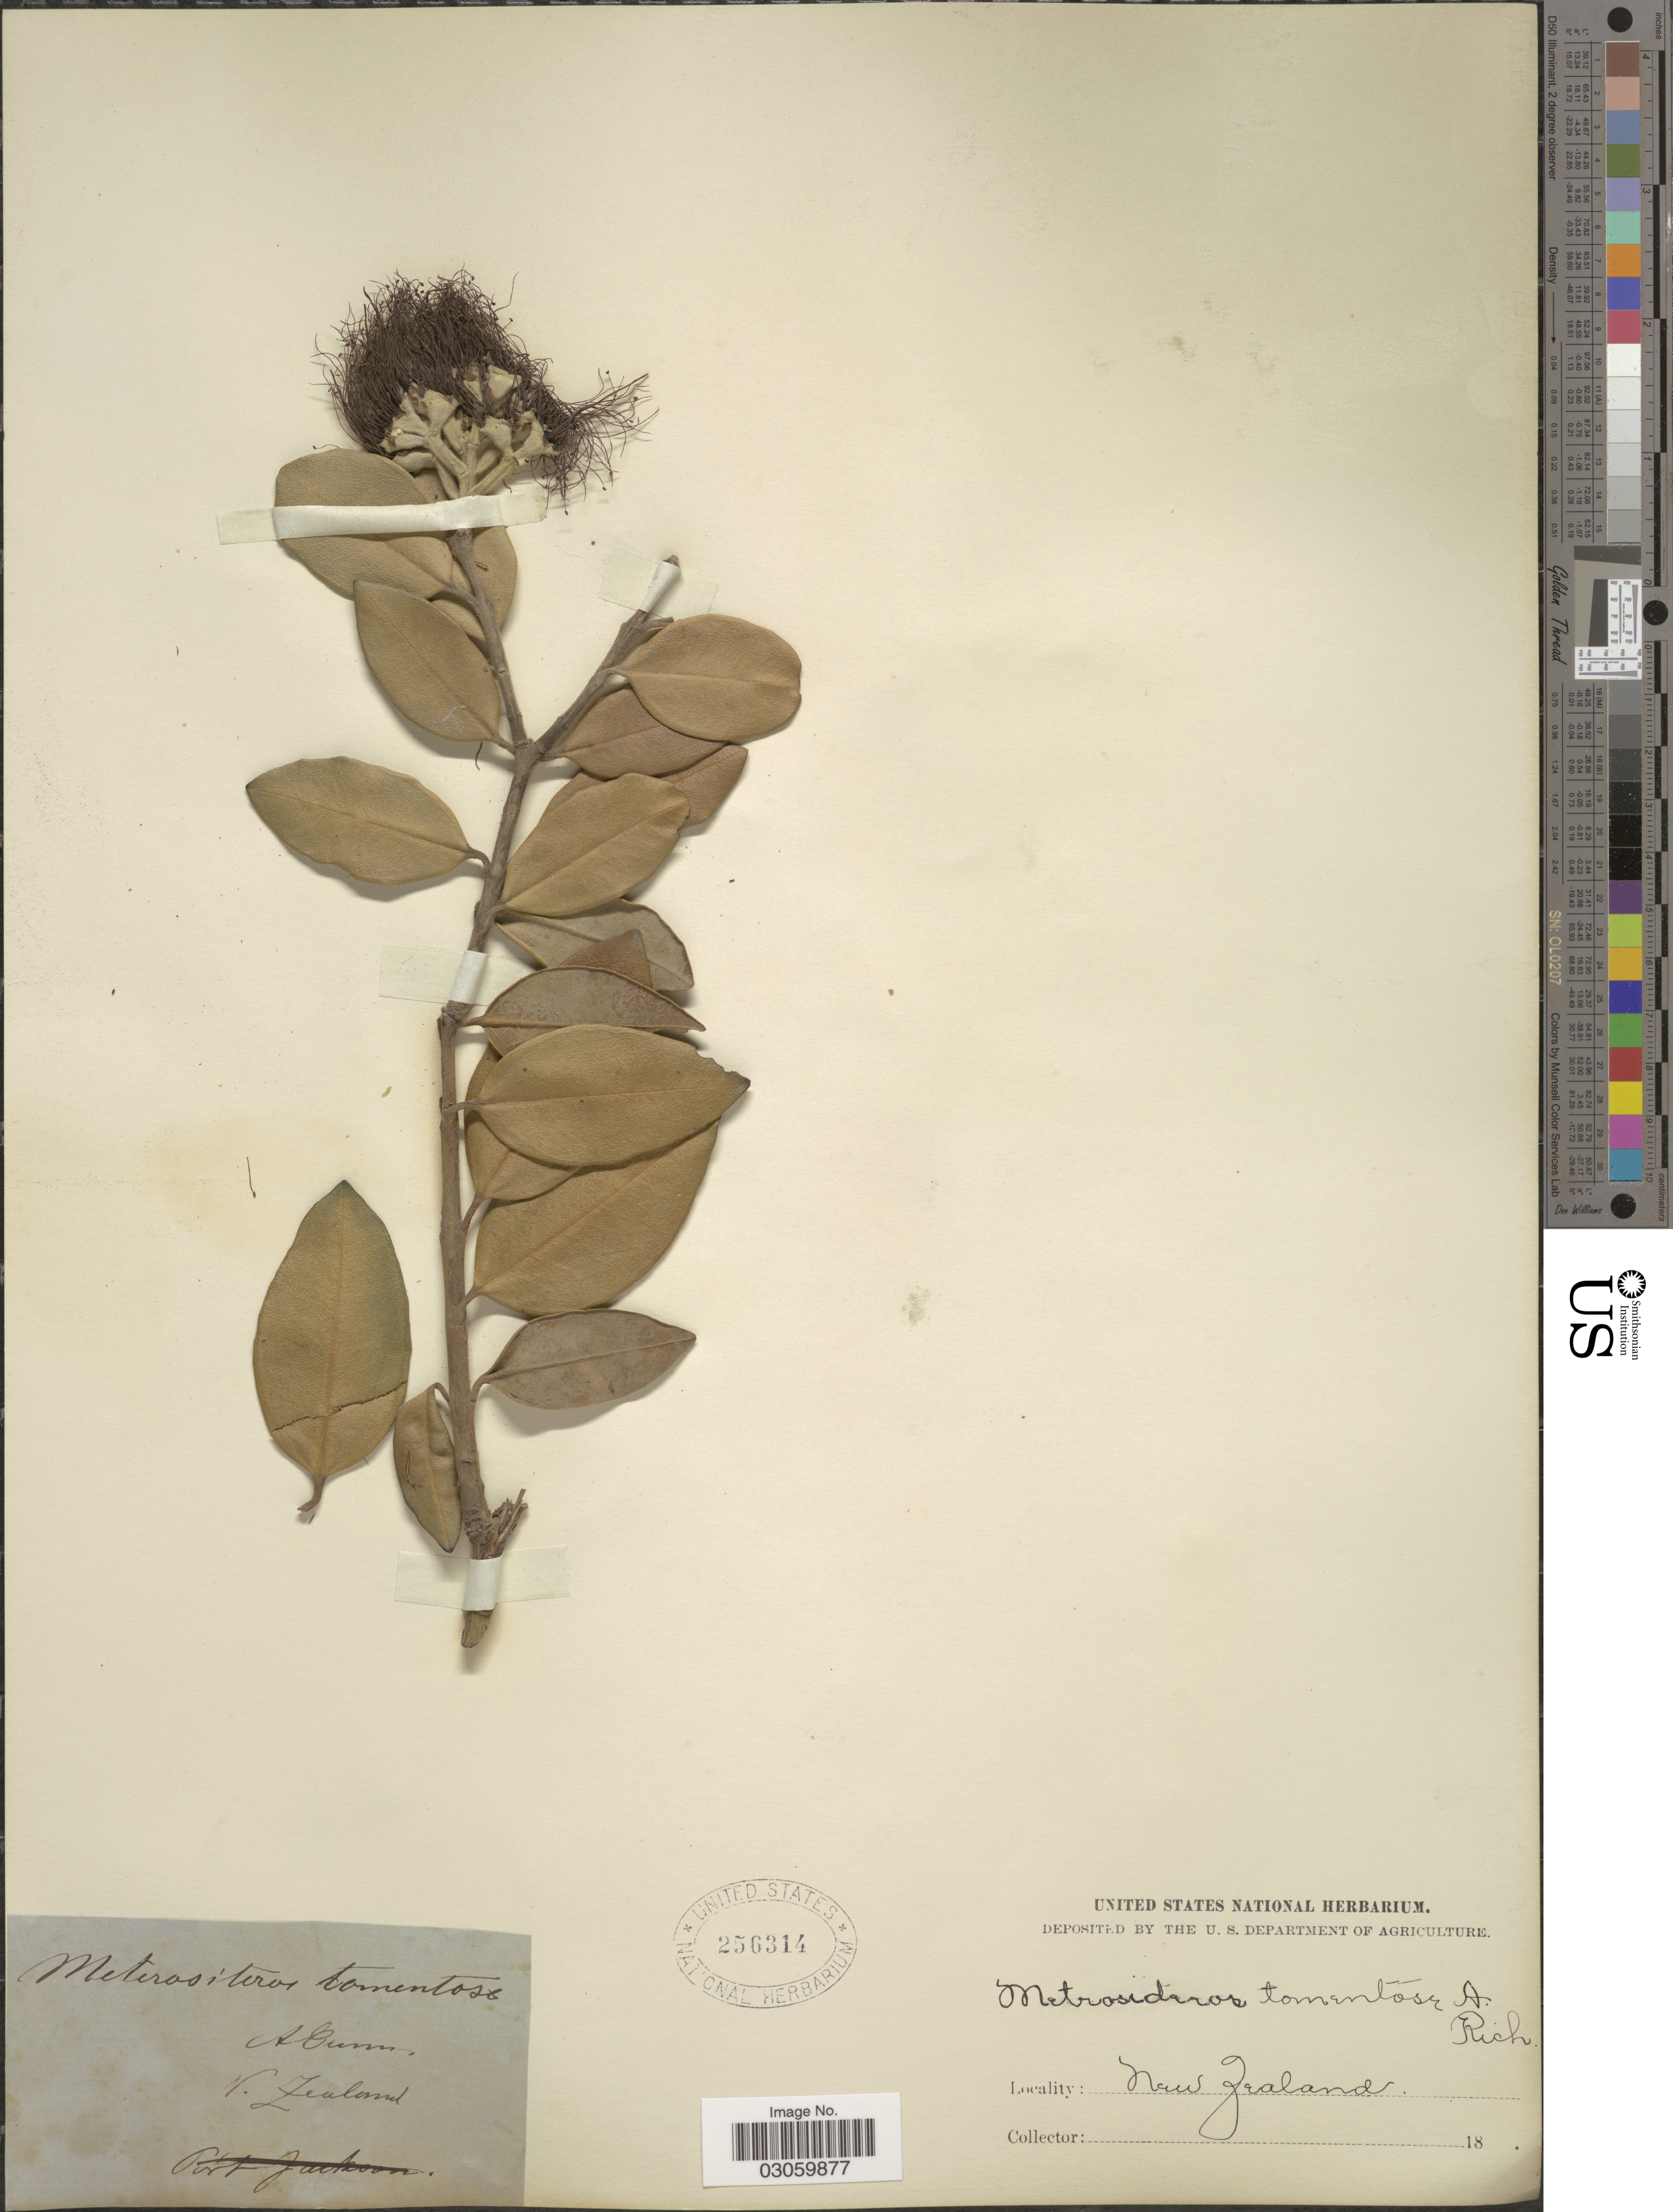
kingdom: Plantae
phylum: Tracheophyta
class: Magnoliopsida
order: Myrtales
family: Myrtaceae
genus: Metrosideros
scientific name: Metrosideros tomentosa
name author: A. Rich.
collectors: ex herb. United States National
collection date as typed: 18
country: New Zealand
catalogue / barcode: US 256314